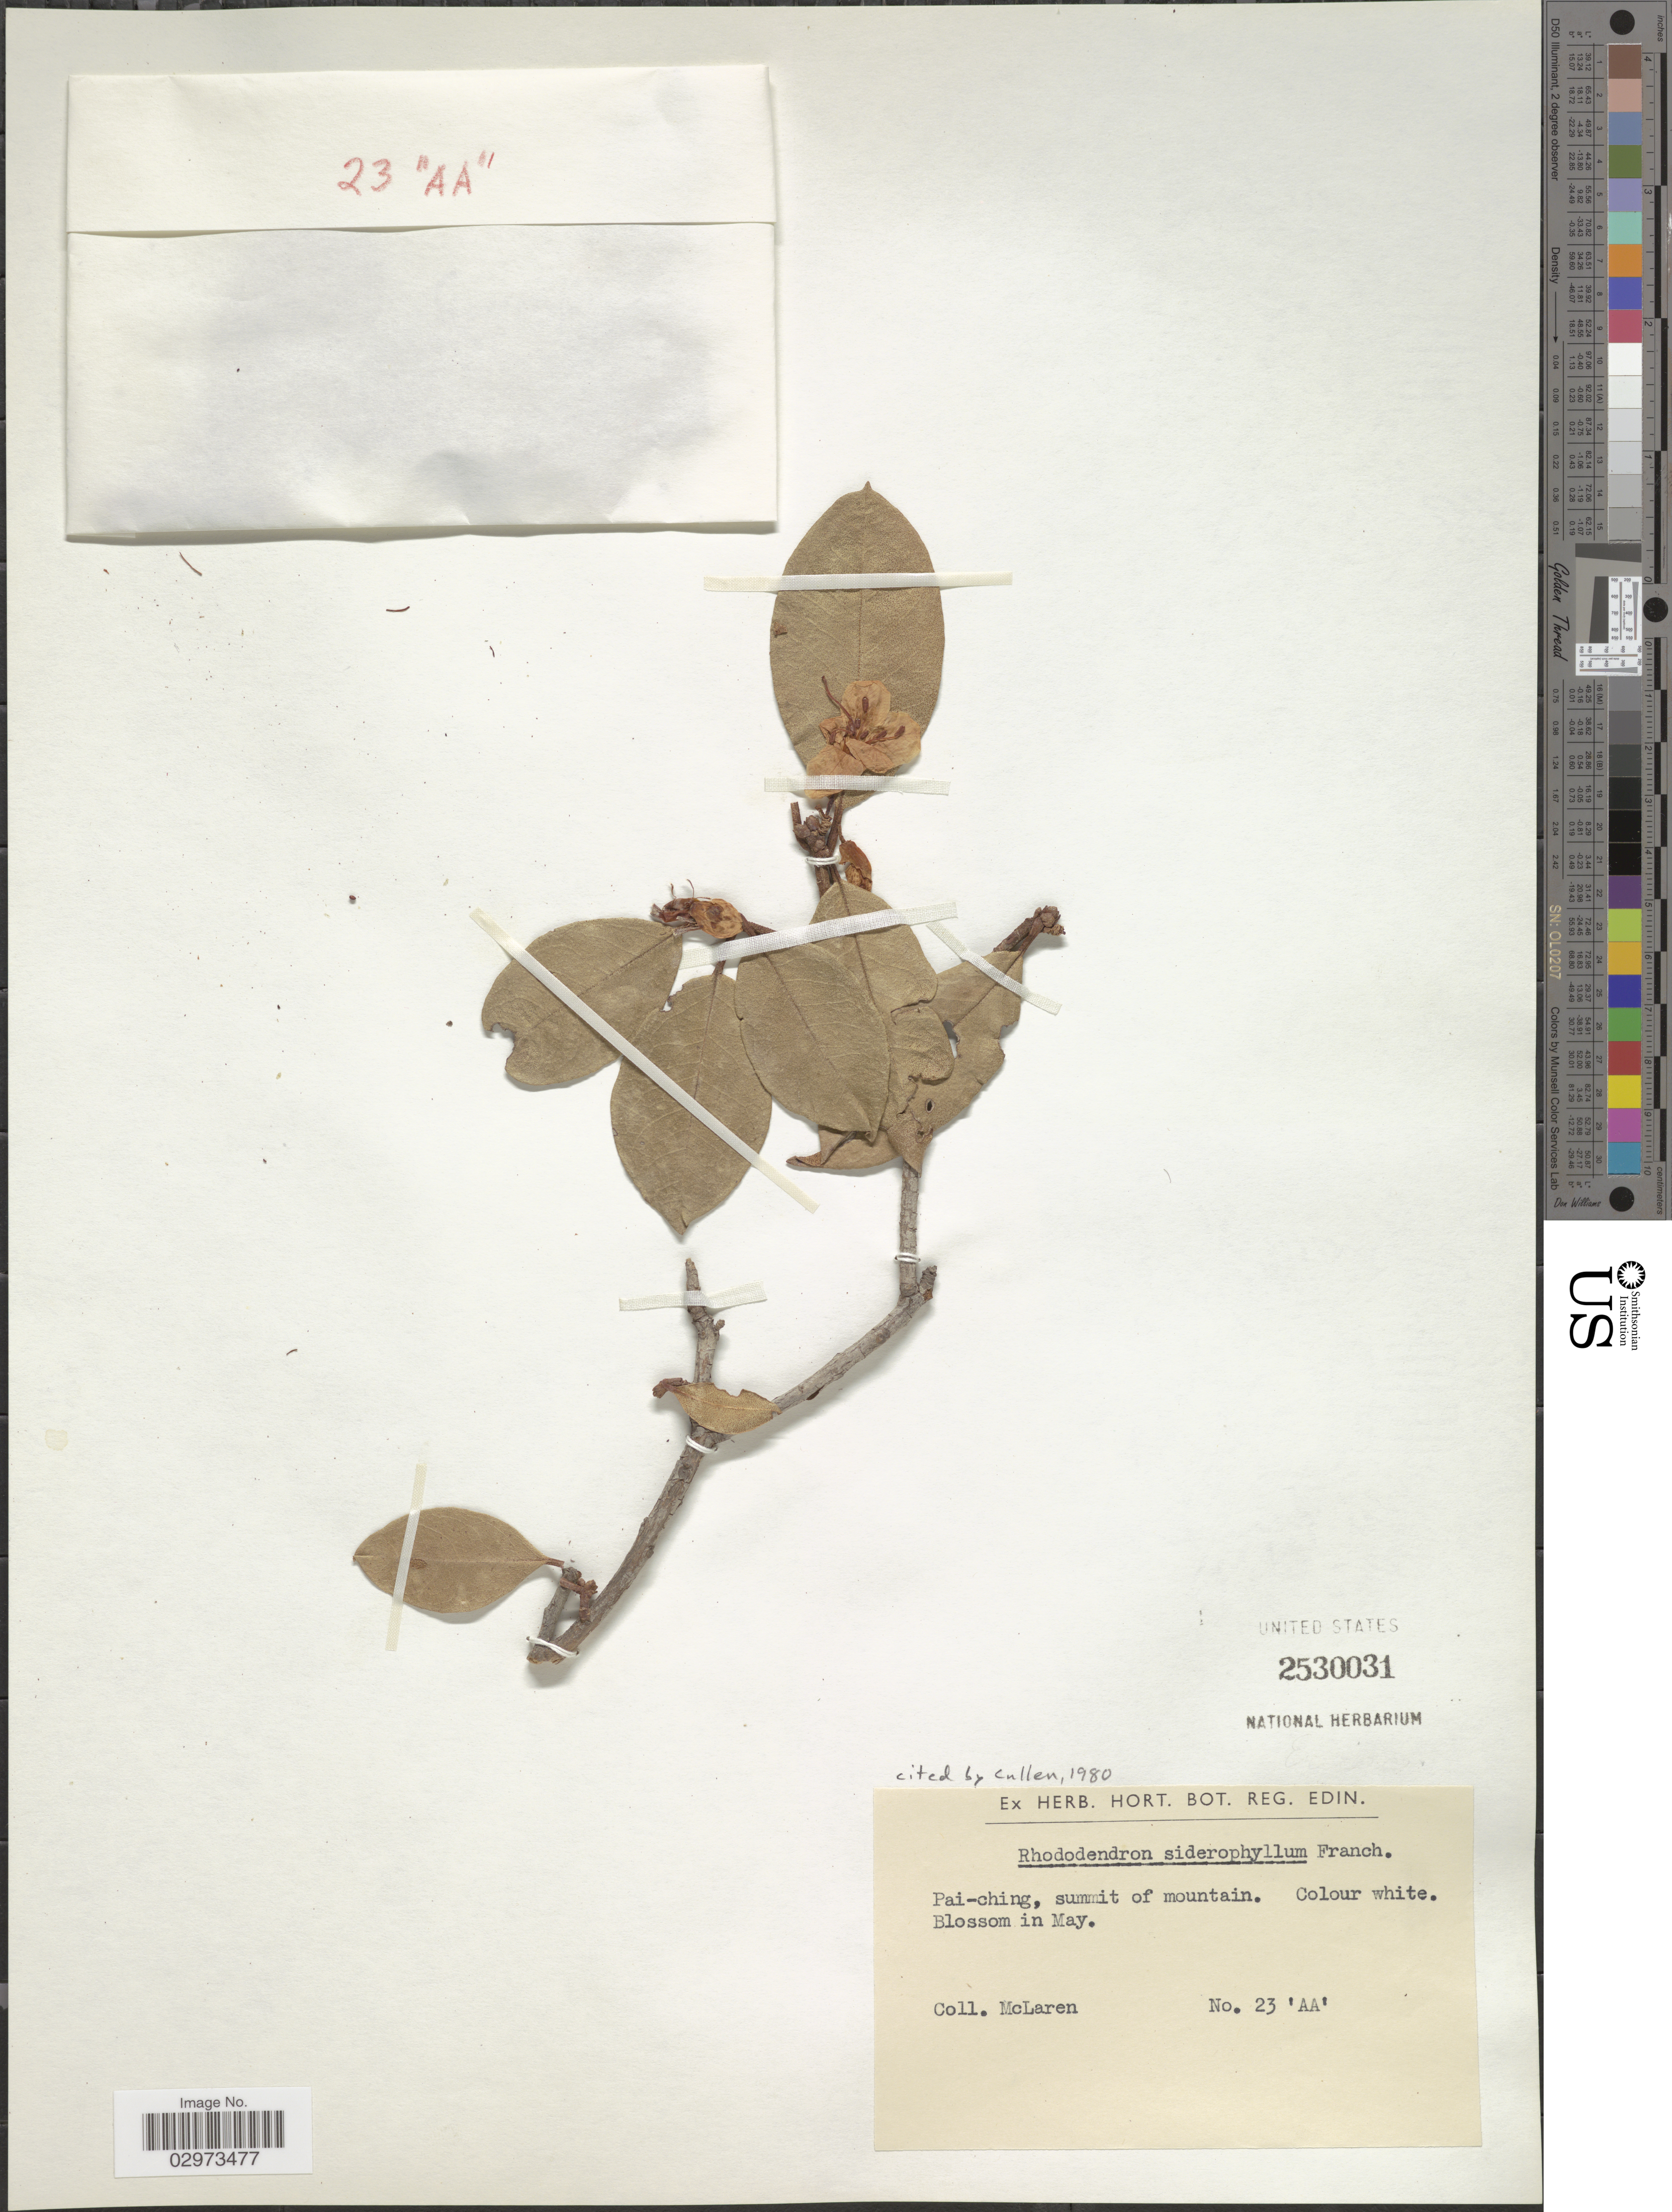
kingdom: Plantae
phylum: Tracheophyta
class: Magnoliopsida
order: Ericales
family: Ericaceae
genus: Rhododendron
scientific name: Rhododendron siderophyllum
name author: Franch.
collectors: McLaren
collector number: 23 'AA'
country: China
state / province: Shanxi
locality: Pai-ching, summit of mountain.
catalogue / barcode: US 2530031